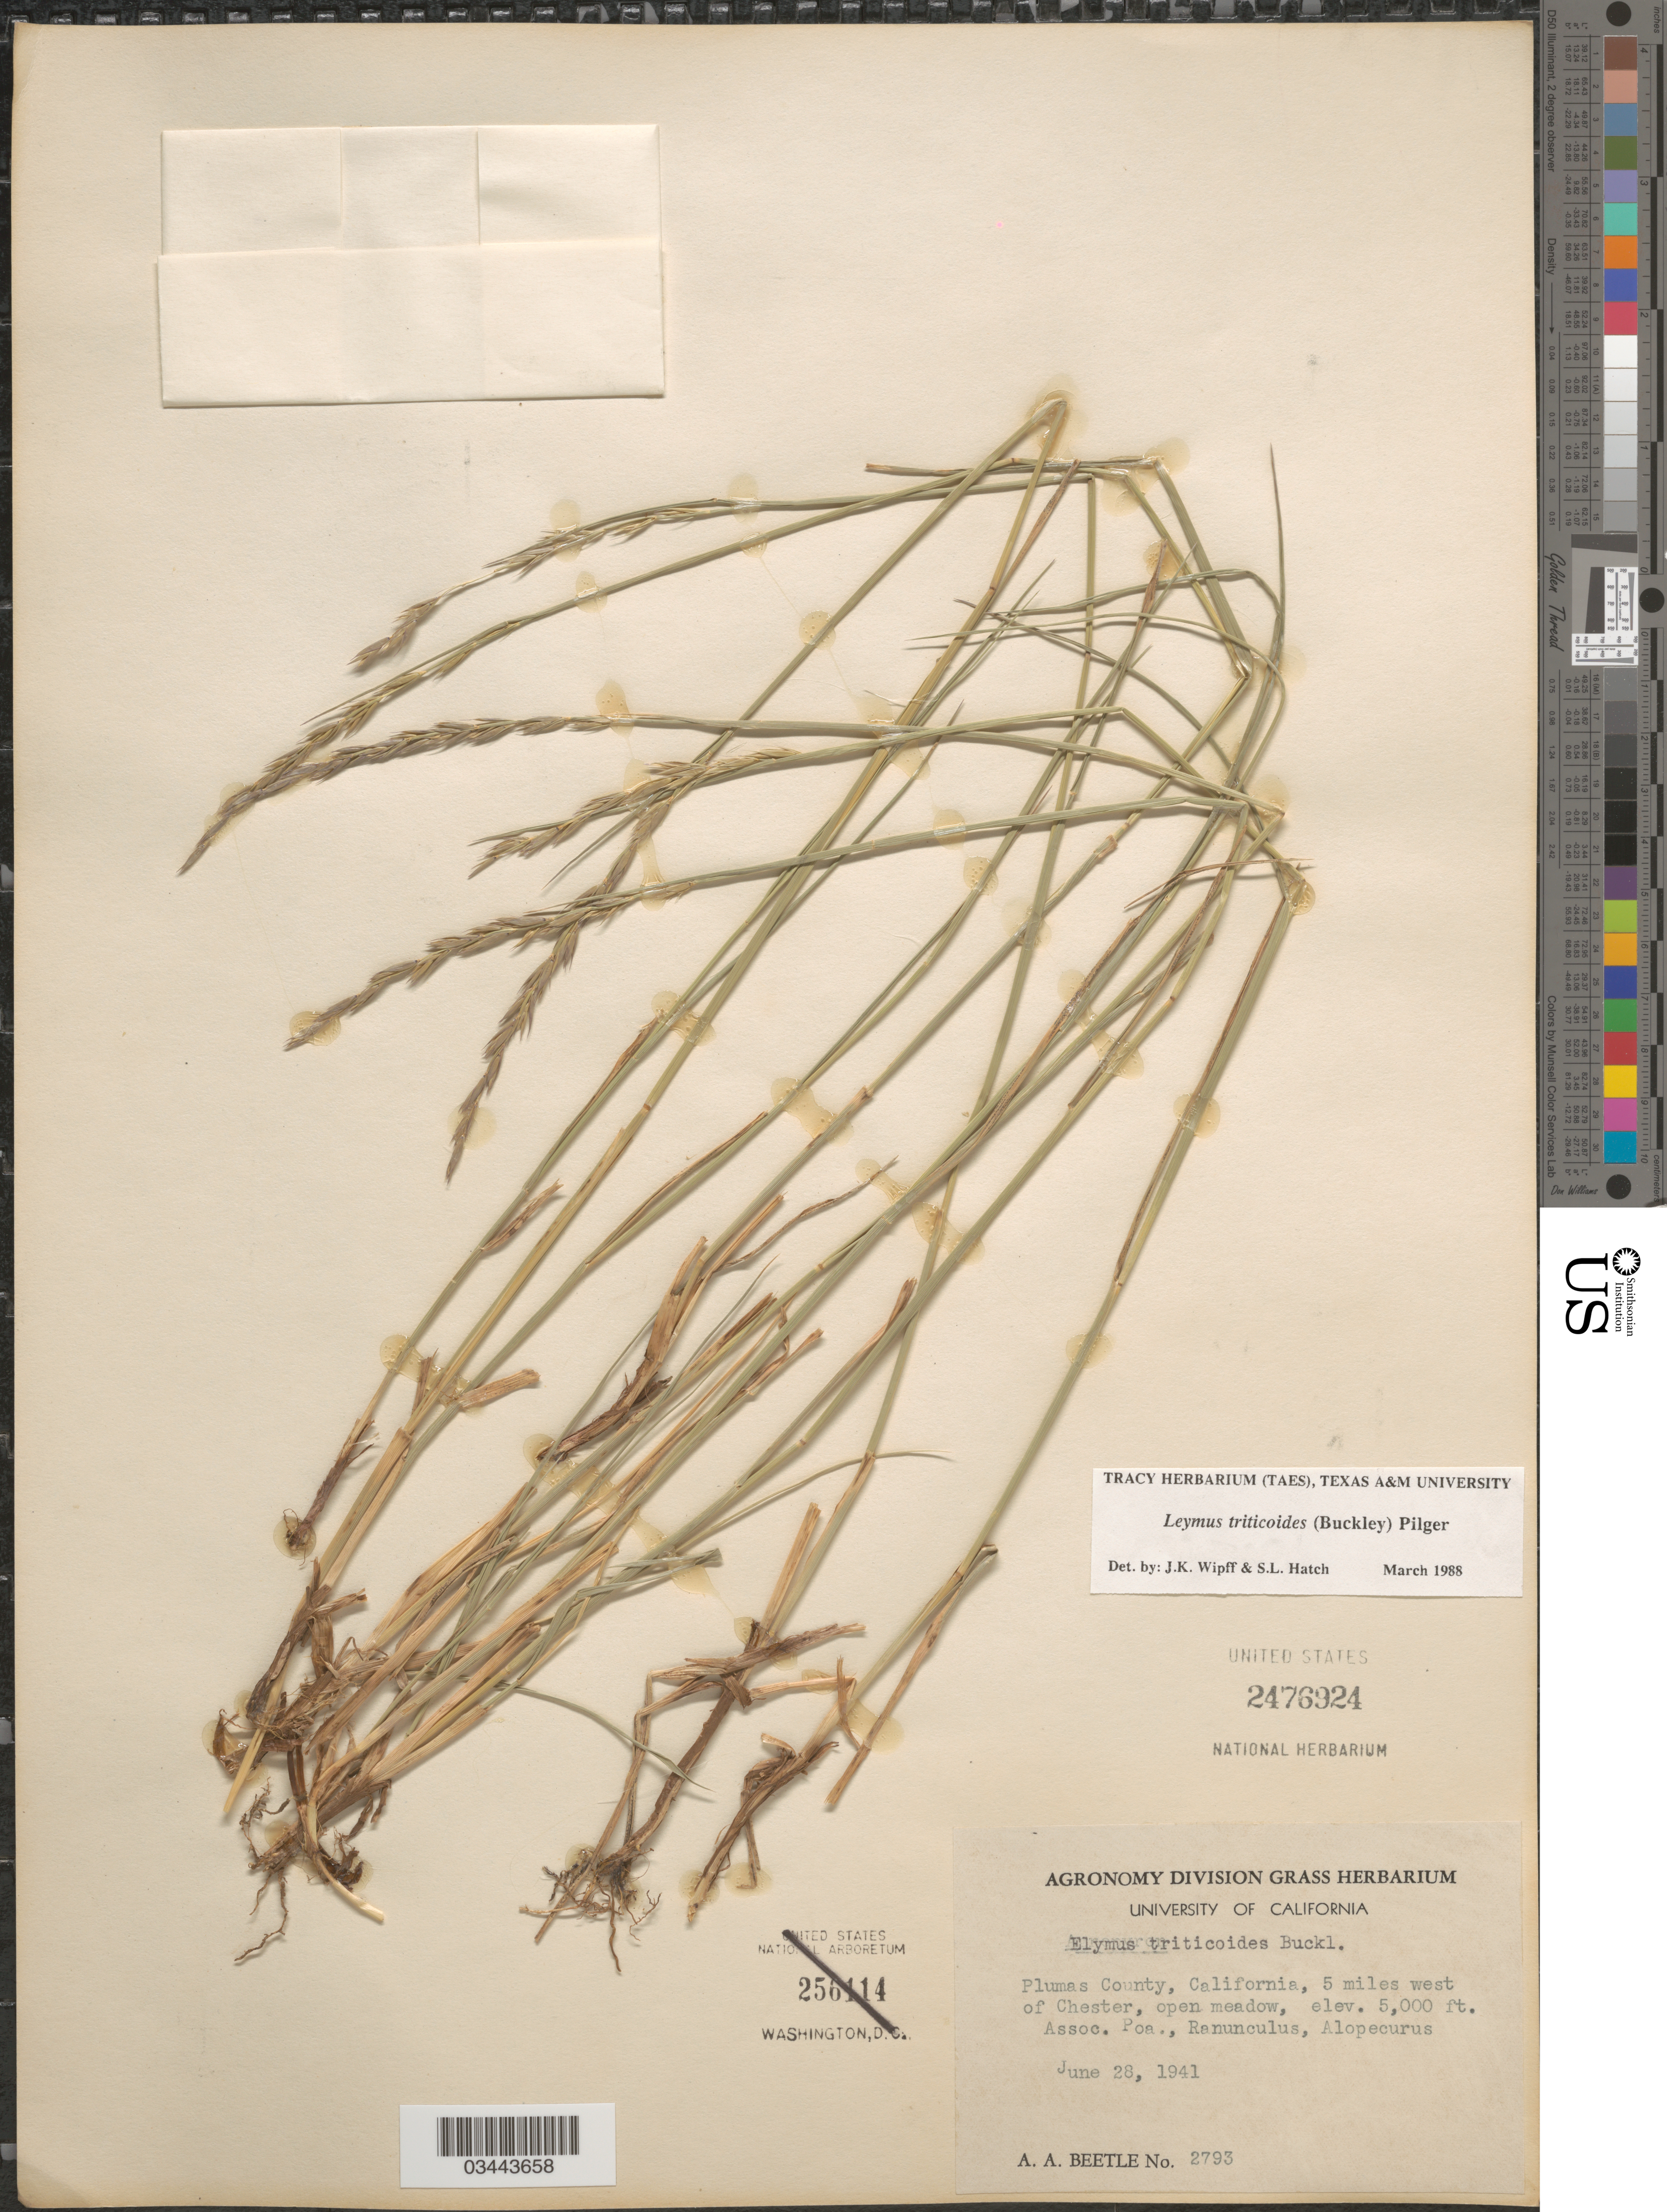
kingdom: Plantae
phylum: Tracheophyta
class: Liliopsida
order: Poales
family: Poaceae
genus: Leymus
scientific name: Leymus triticoides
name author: (Buckley) Pilg.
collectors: A. A. Beetle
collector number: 2793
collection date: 1941-06-28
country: United States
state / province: California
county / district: Plumas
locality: Plumas County, California, 5 miles west of Chester, open meadow.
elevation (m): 1524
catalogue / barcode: US 2476924